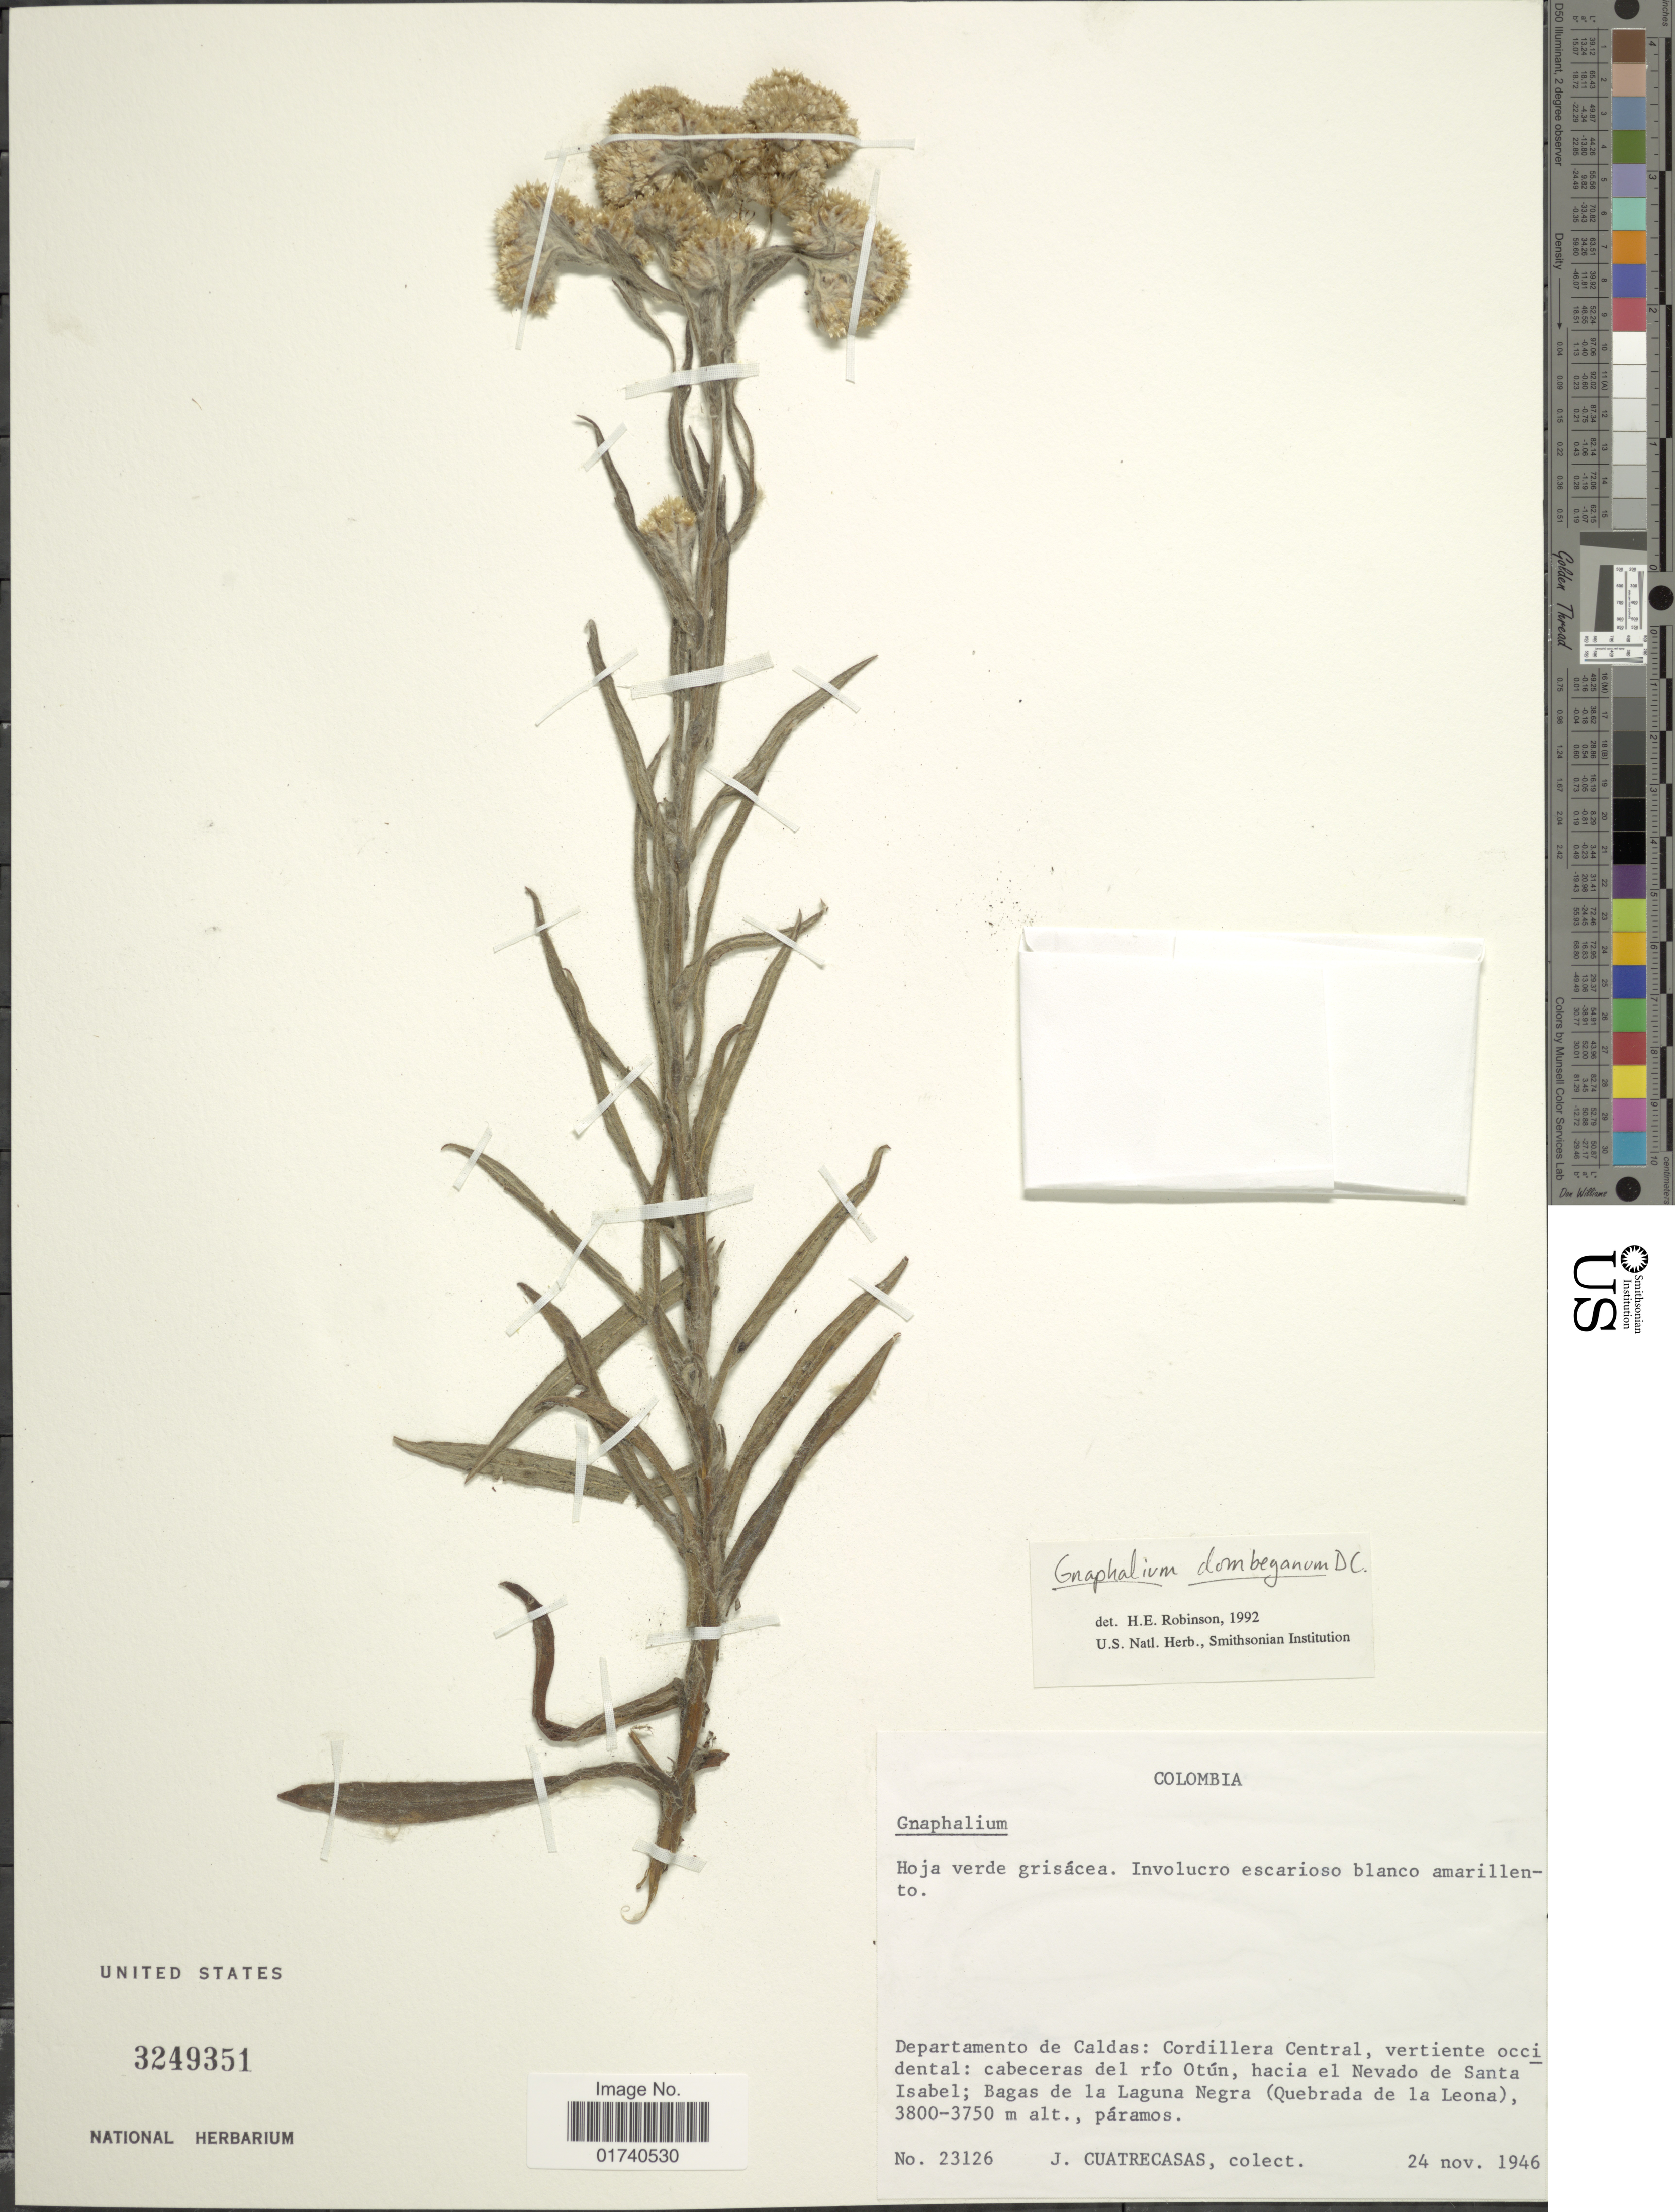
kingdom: Plantae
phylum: Tracheophyta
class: Magnoliopsida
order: Asterales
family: Asteraceae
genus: Pseudognaphalium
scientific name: Pseudognaphalium dombeyanum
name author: (DC.) Anderb.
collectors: J. Cuatrecasas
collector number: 23126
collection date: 1946-11-24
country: Colombia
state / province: Caldas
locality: Departamento de Caldas: Cordillera Centra;, vertiente occidental: cabeceras del rio Otun, hacia el Nevado de Santa Isabel; Bagas de la Laguna Negra (Quebrada de la Leona).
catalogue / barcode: US 3249351